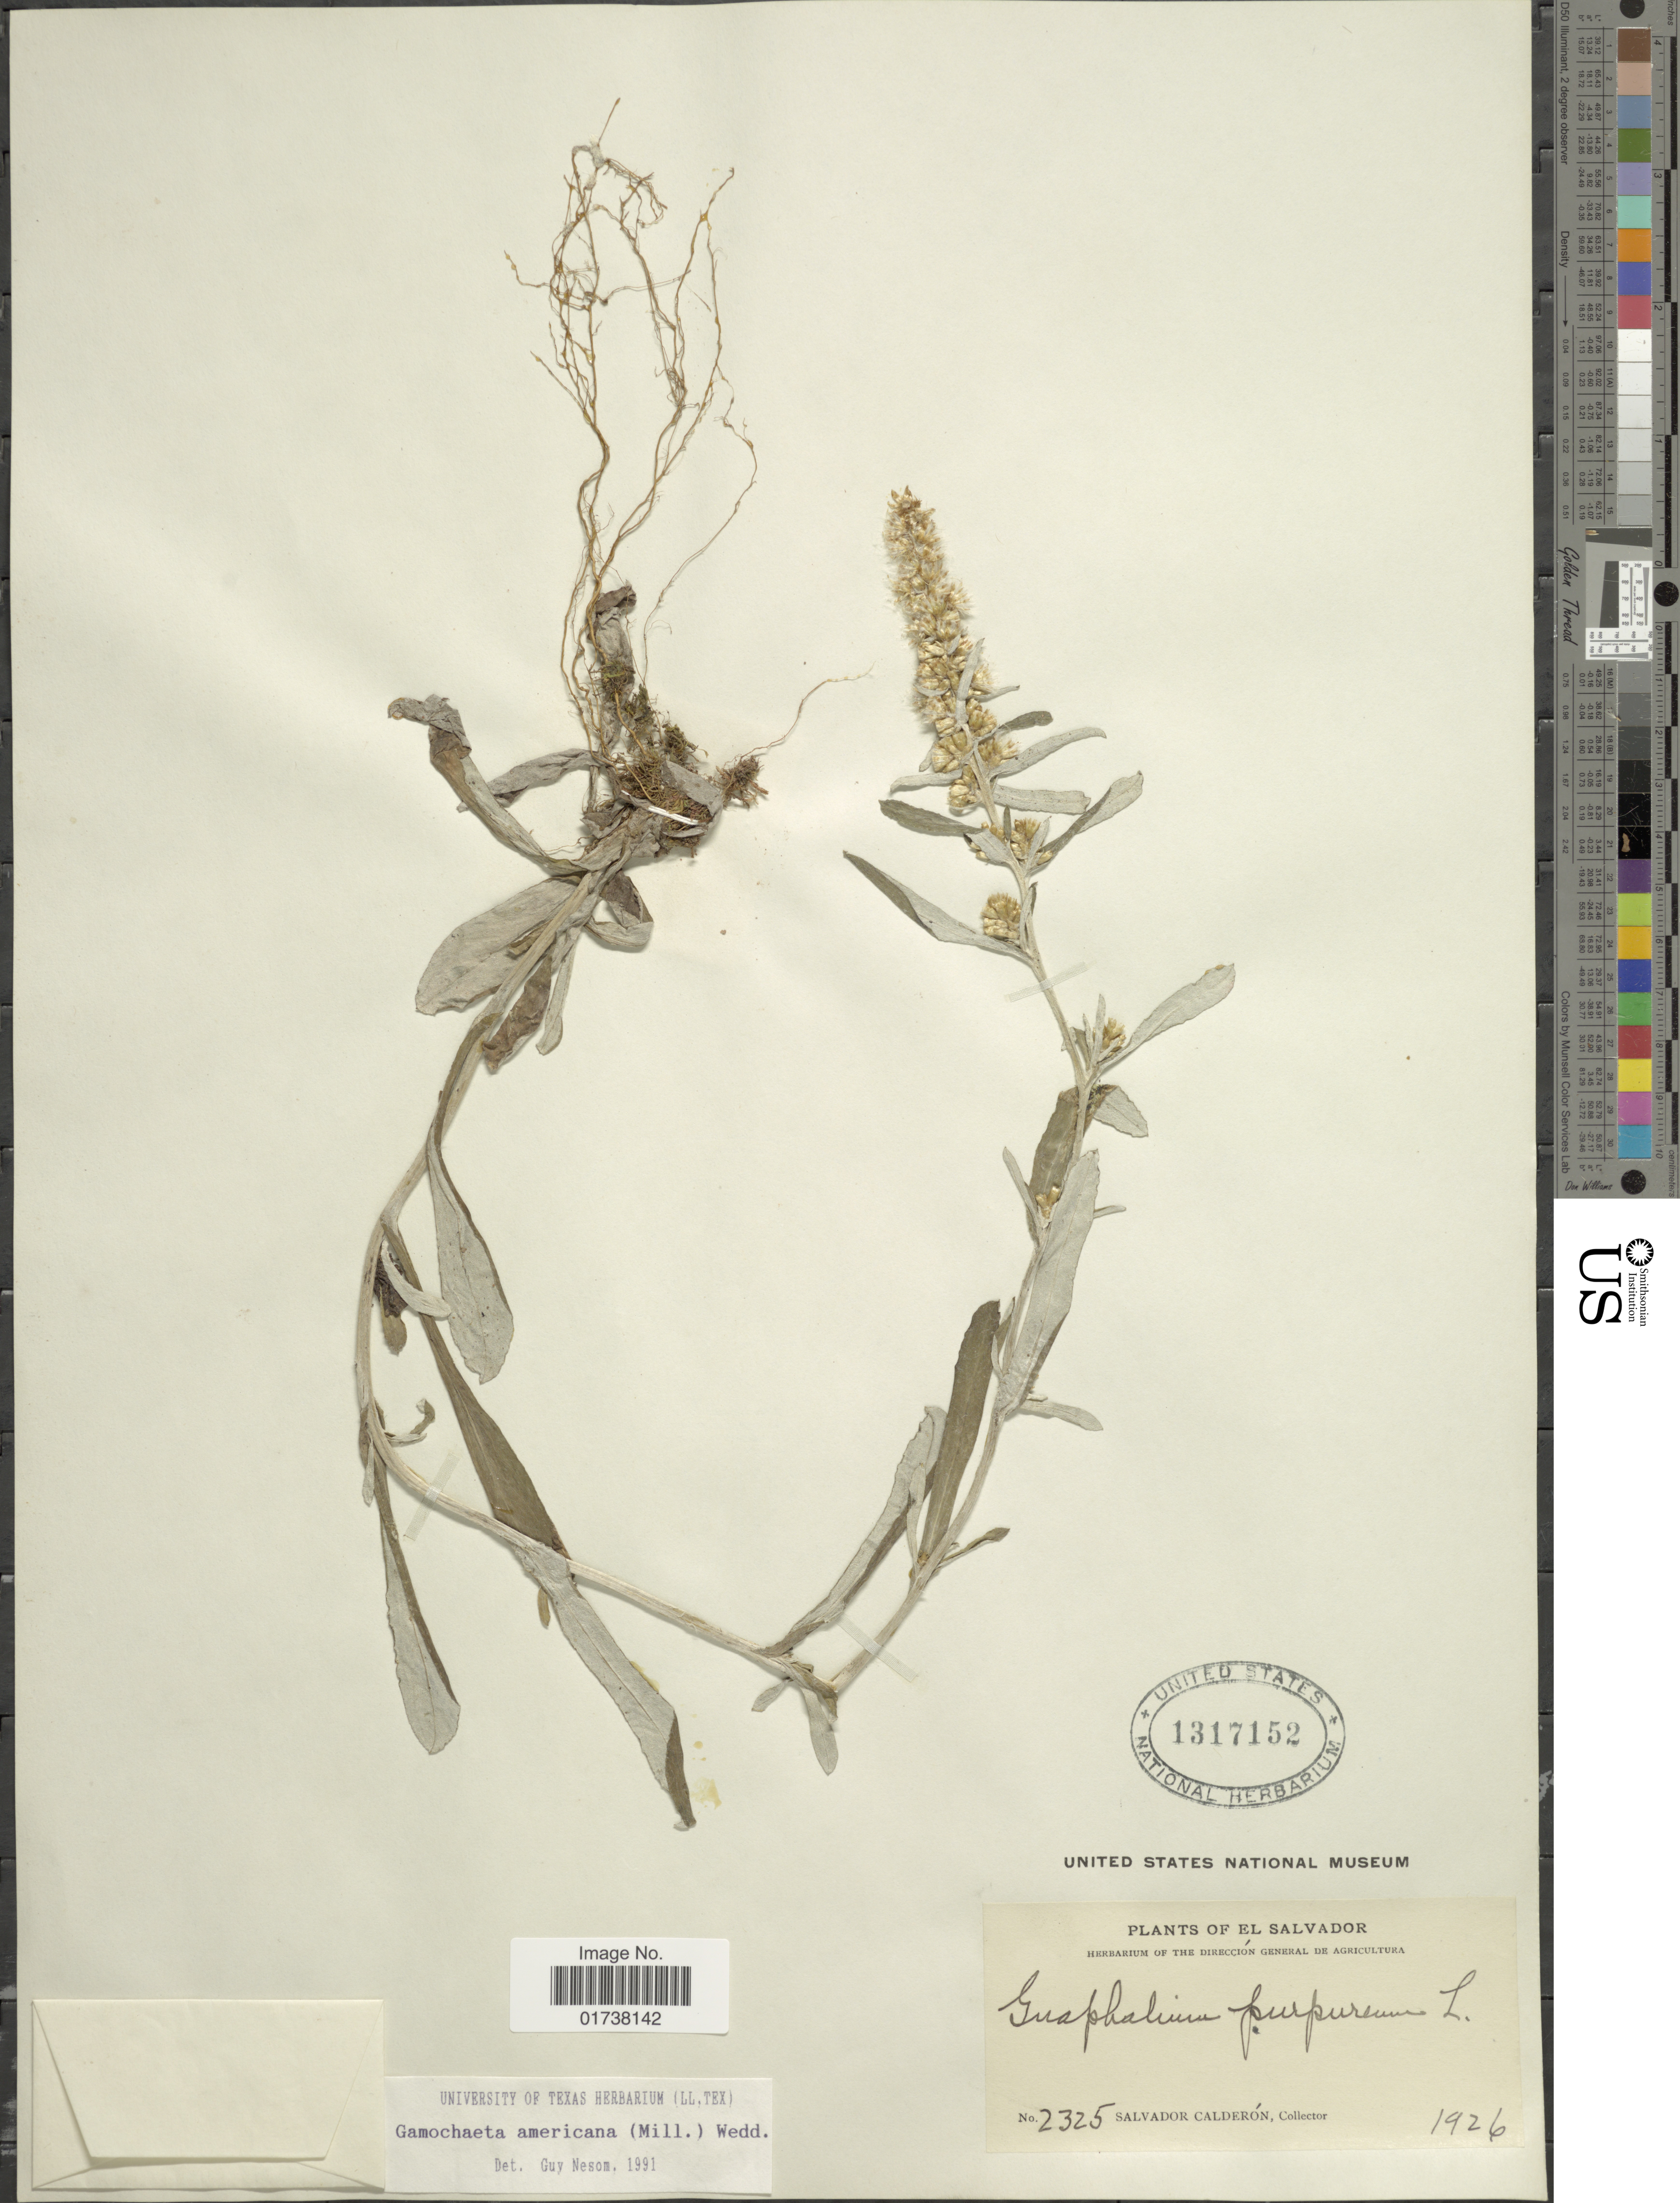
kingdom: Plantae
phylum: Tracheophyta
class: Magnoliopsida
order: Asterales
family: Asteraceae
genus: Gamochaeta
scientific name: Gamochaeta americana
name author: (Mill.) Wedd.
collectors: S. Calderón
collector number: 2325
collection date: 1926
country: El Salvador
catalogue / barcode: US 1317152